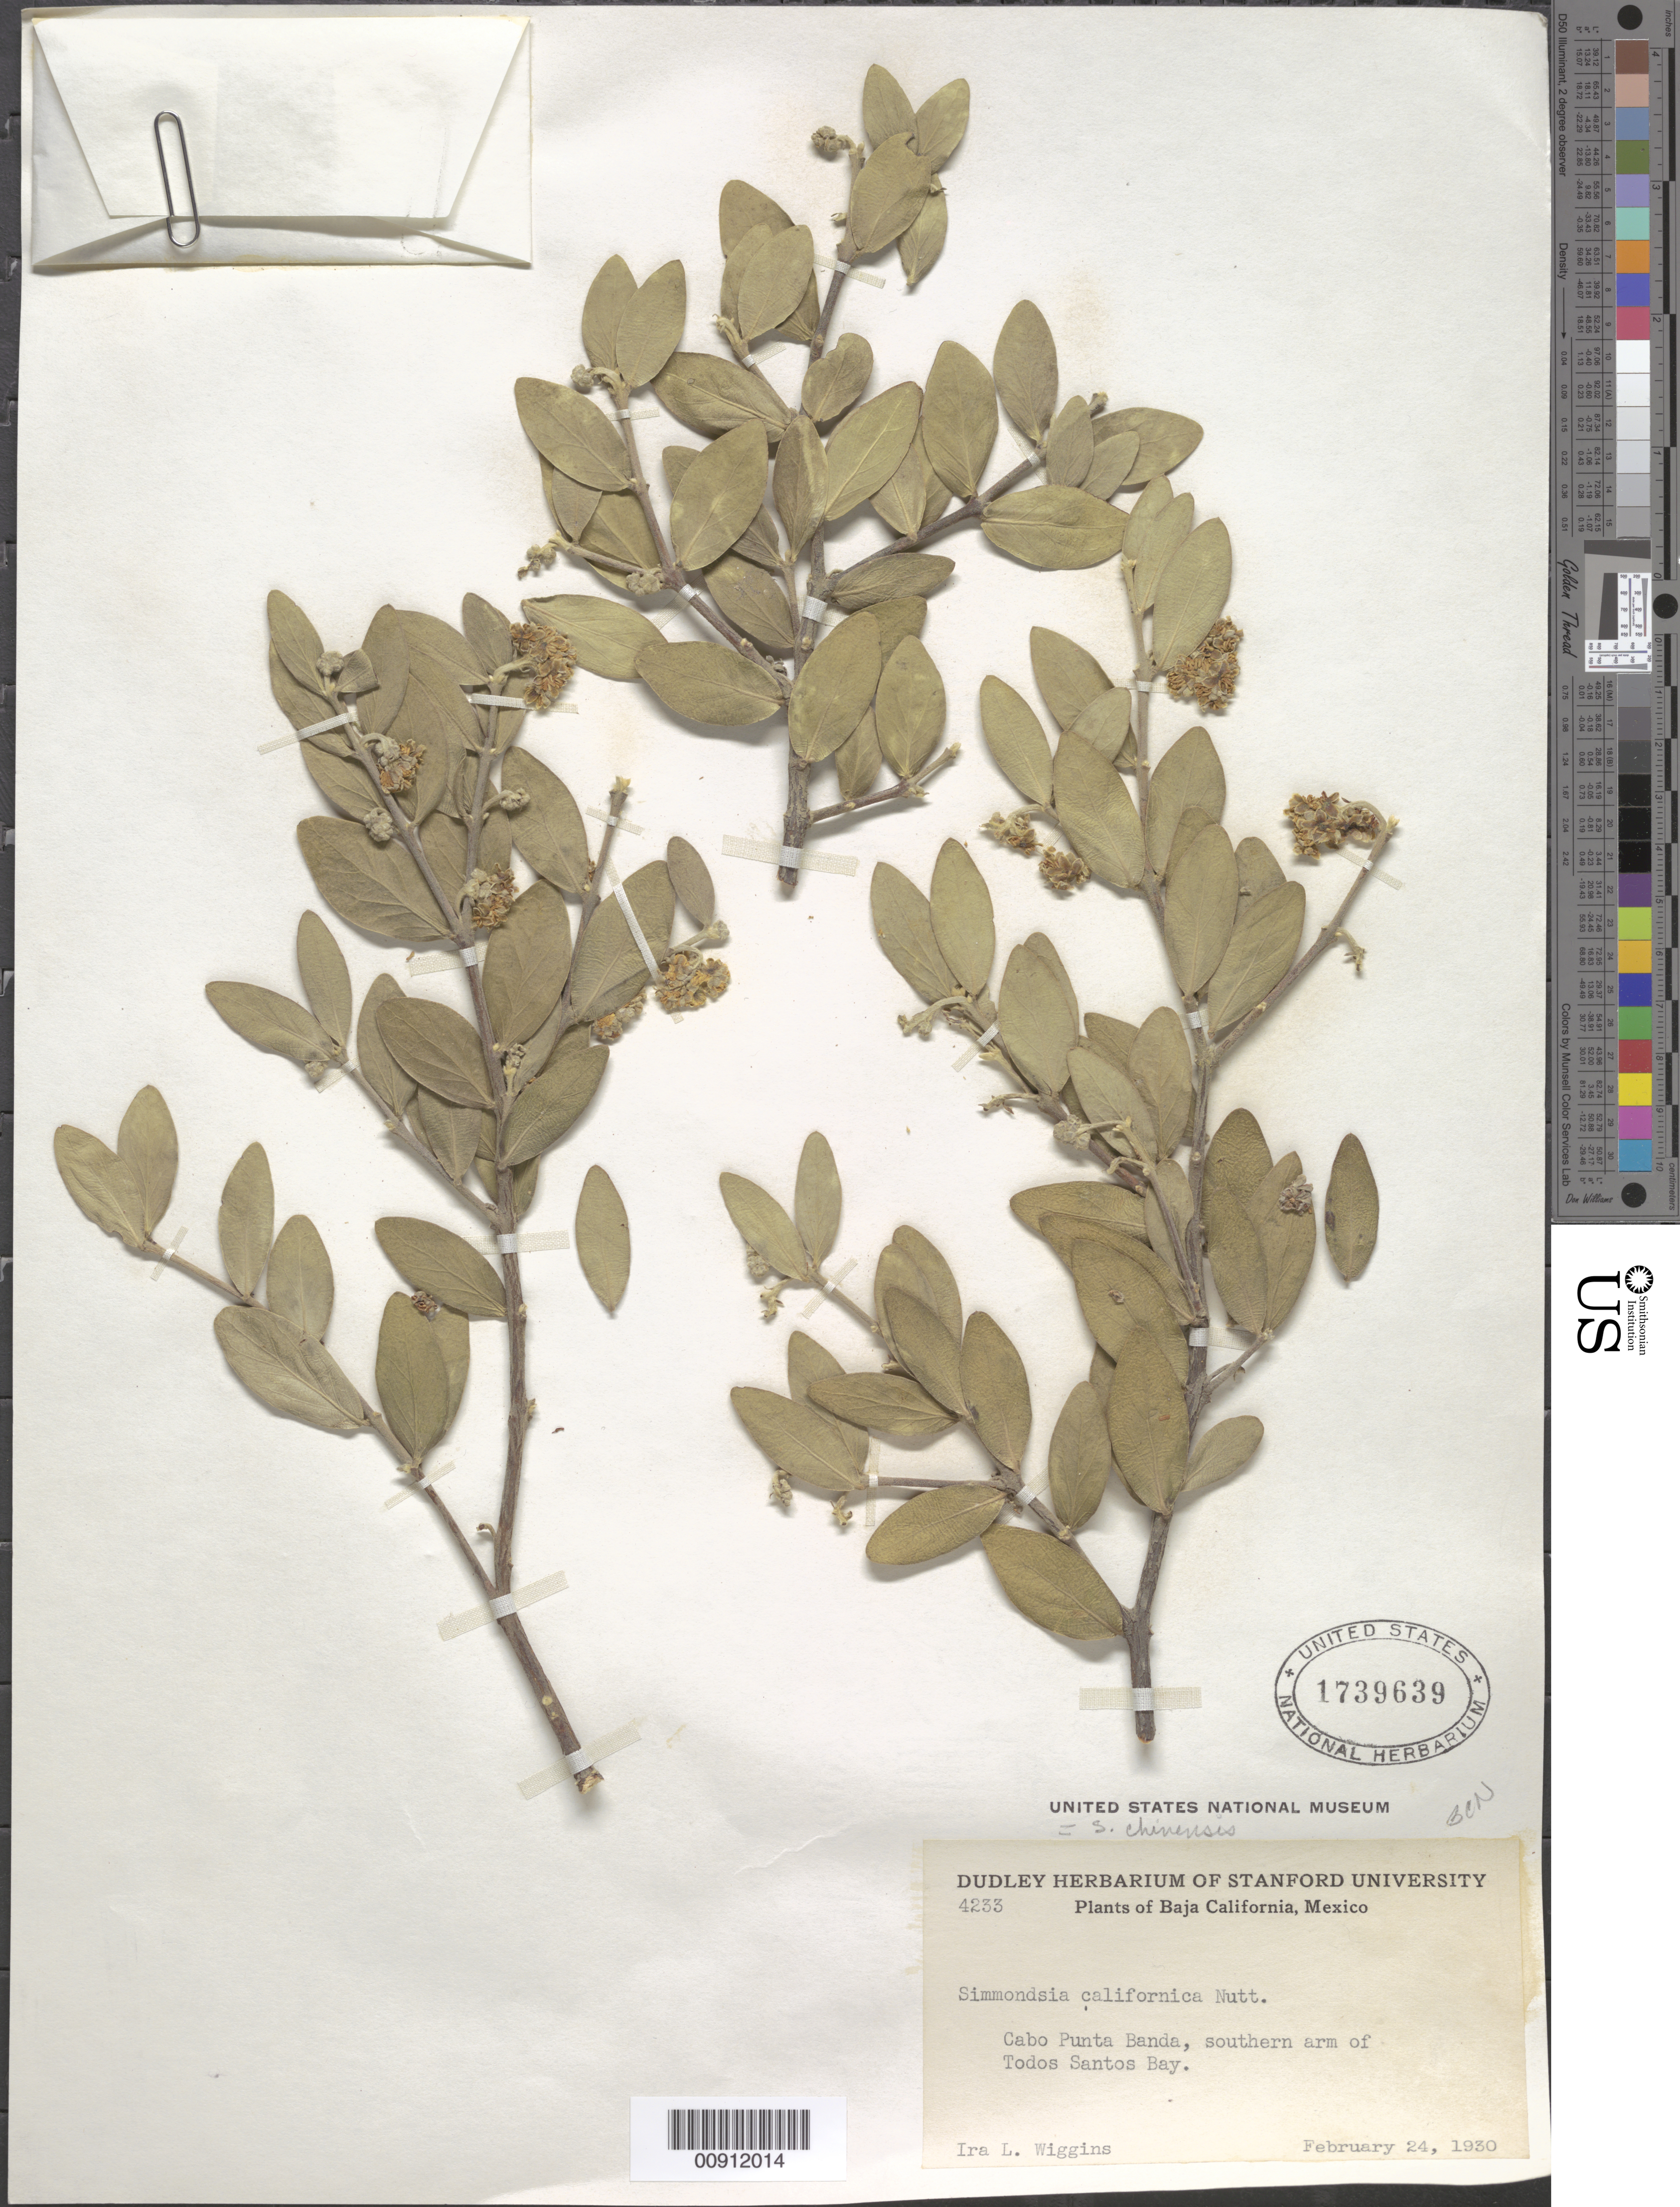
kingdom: Plantae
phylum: Tracheophyta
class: Magnoliopsida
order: Caryophyllales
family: Simmondsiaceae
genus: Simmondsia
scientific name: Simmondsia chinensis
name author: (Link) C.K. Schneid.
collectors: I. L. Wiggins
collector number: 4233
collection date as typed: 24 Feb 1930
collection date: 1930-02-24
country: Mexico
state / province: Baja California Norte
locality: Cabo Punta Banda, southern arm of Todos Santos Bay. Baja California.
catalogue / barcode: US 1739639